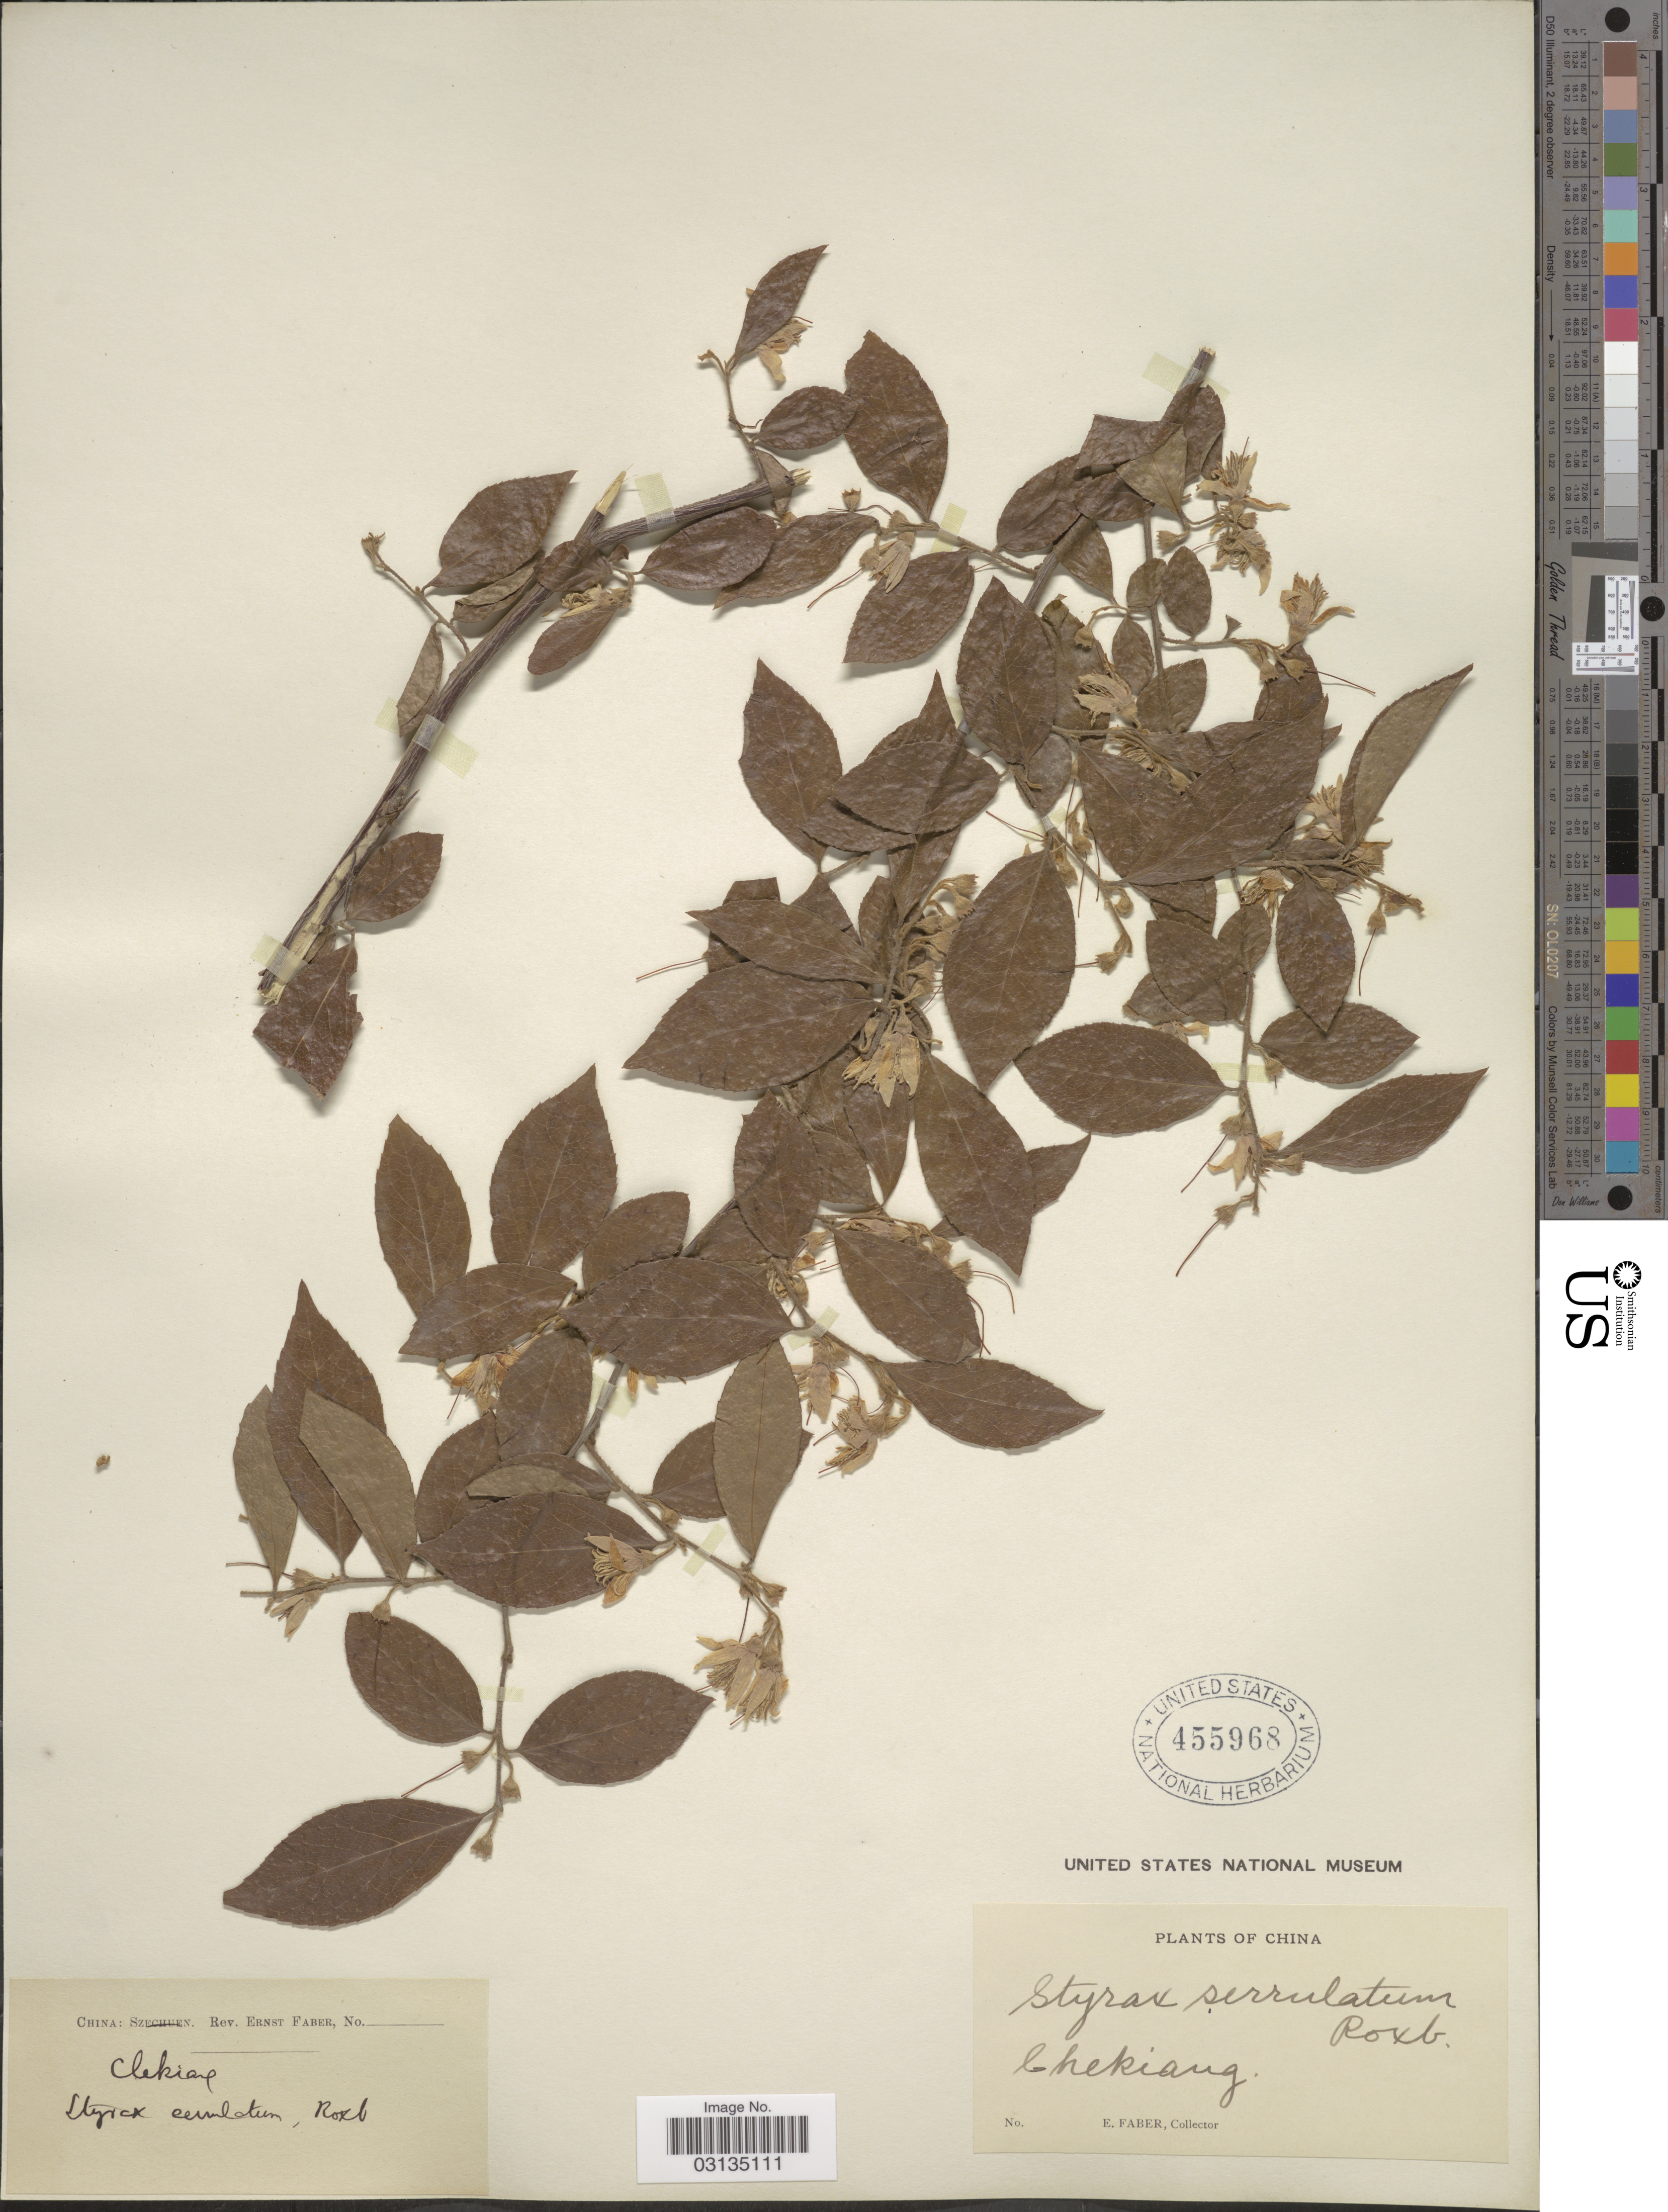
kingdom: Plantae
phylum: Tracheophyta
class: Magnoliopsida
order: Ericales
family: Styracaceae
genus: Styrax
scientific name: Styrax serrulatus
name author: Roxb.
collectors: E. Faber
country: China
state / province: Zhejiang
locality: China, Chekiang.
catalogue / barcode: US 455968